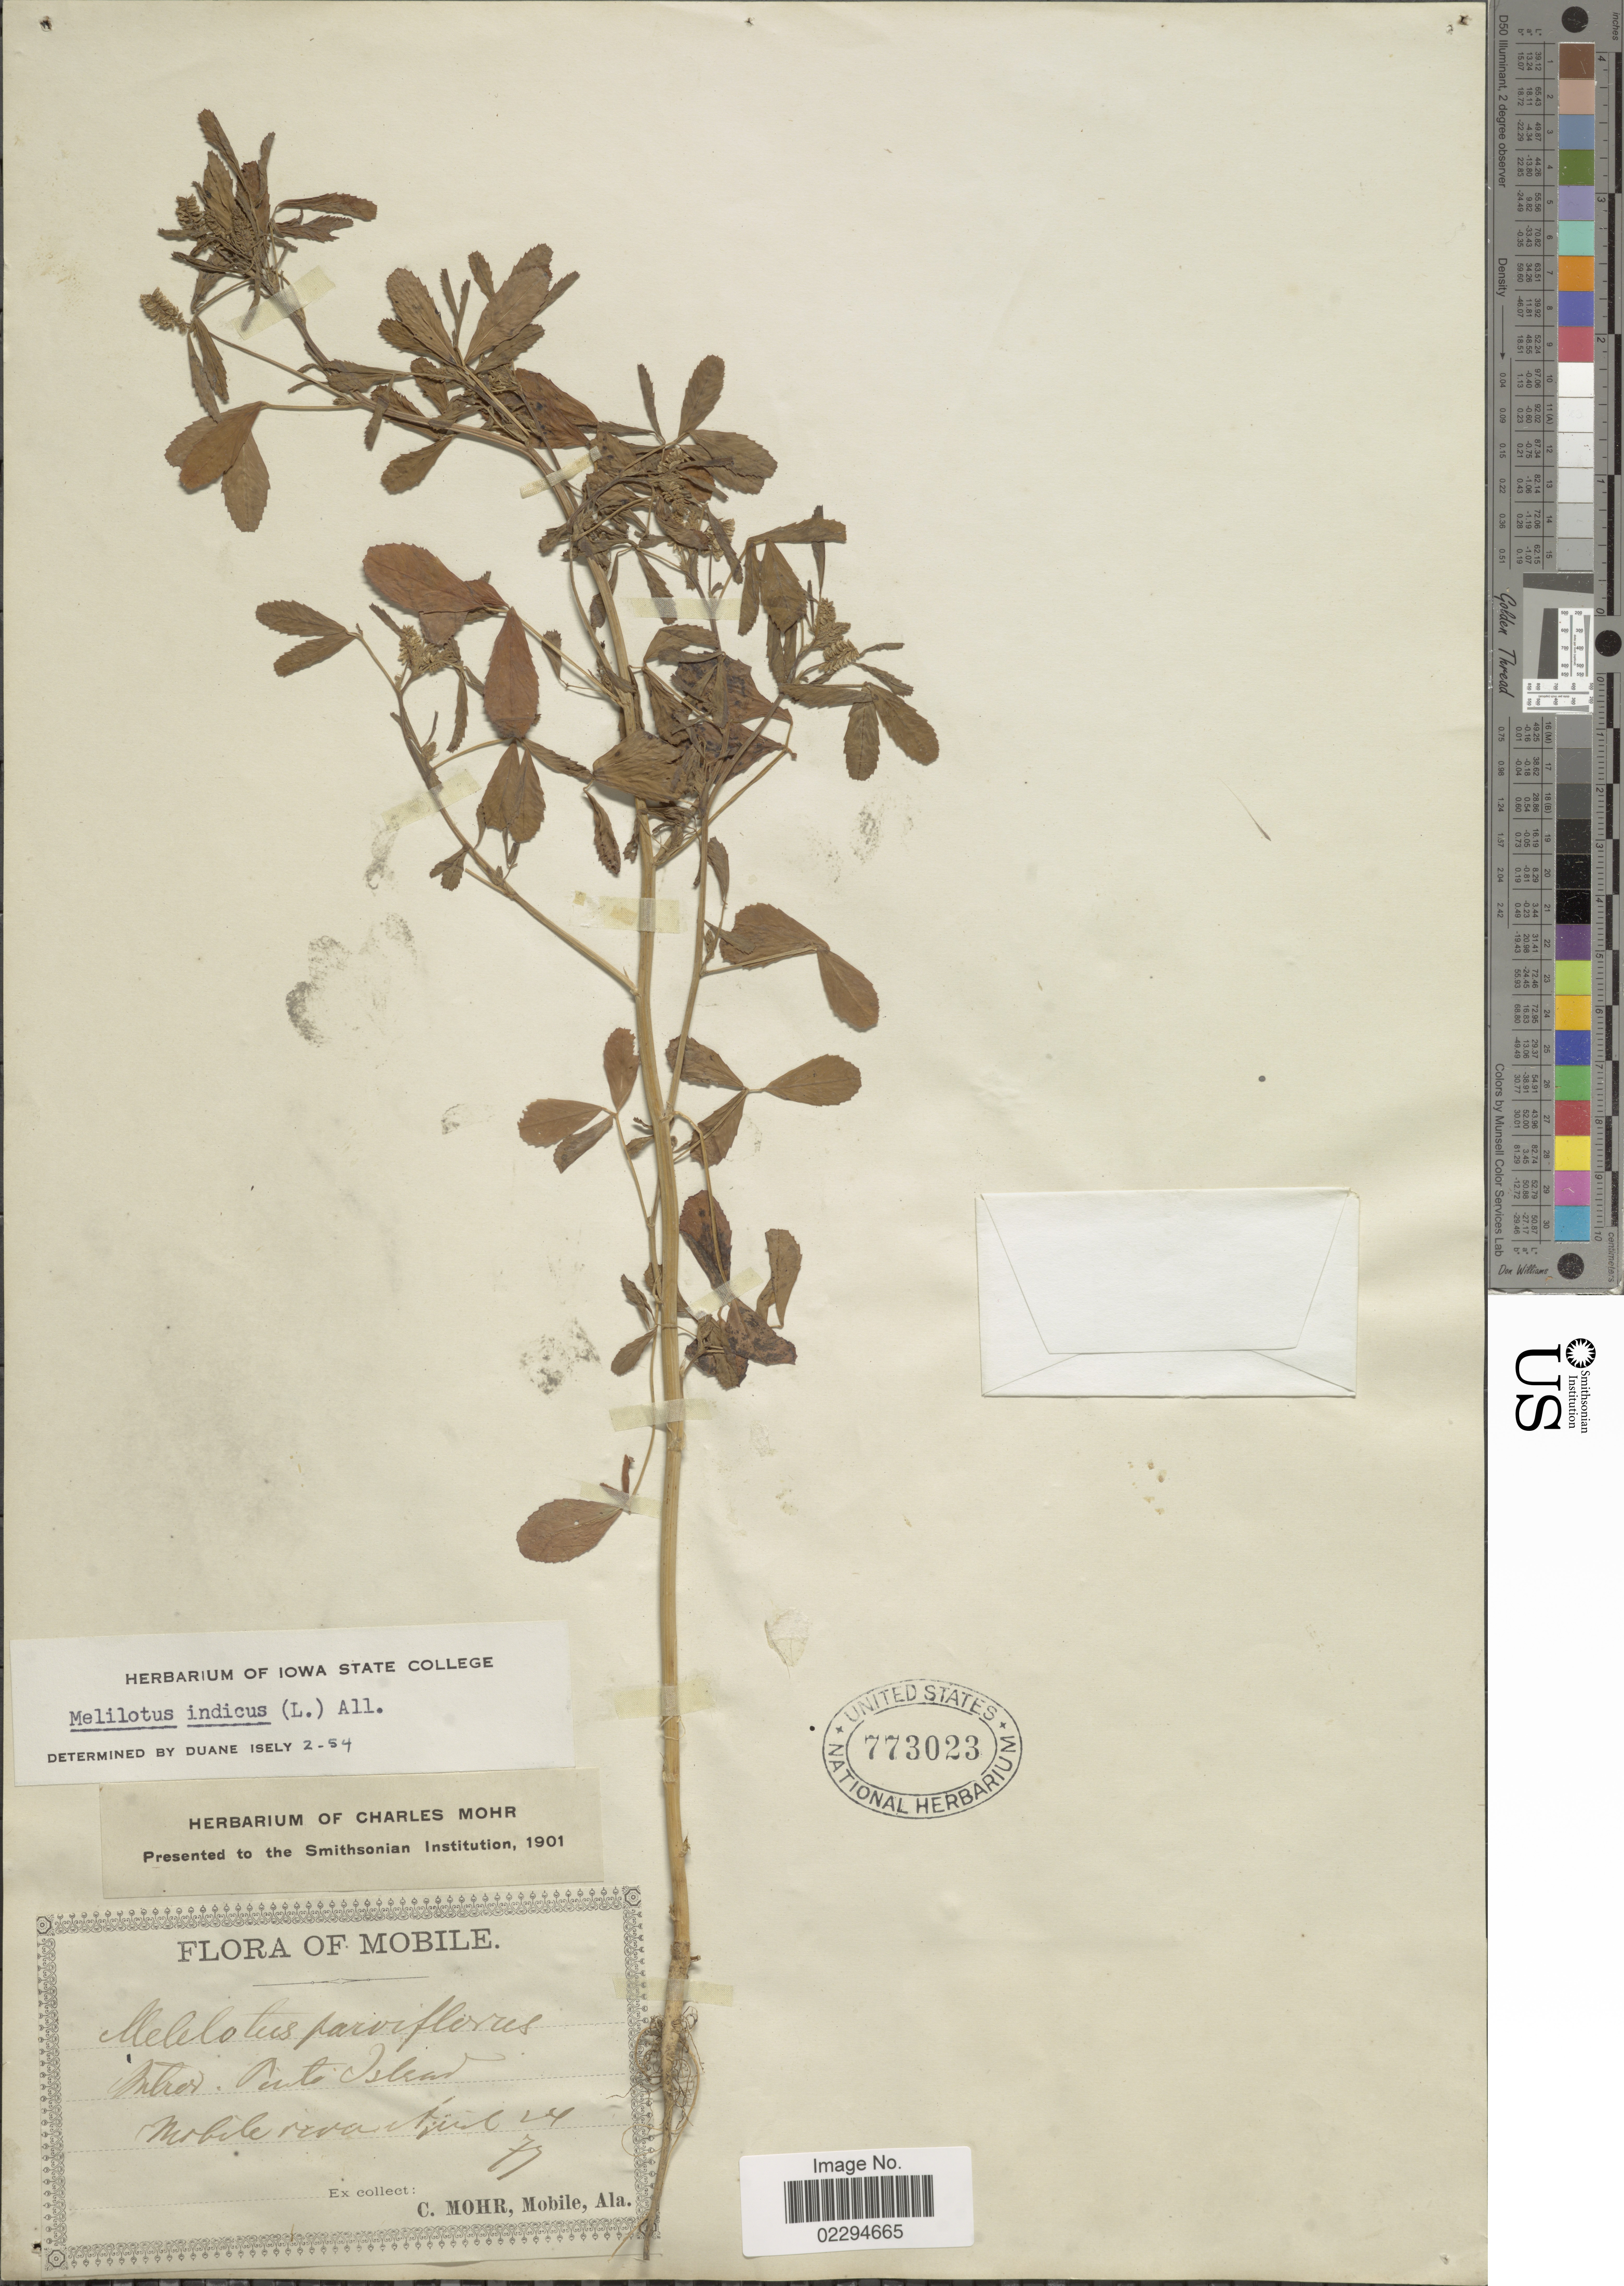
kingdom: Plantae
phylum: Tracheophyta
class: Magnoliopsida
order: Fabales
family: Fabaceae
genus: Melilotus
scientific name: Melilotus indicus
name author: (L.) All.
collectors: C. T. Mohr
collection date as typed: Transcribed d/m/y: 24/4/77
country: United States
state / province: Alabama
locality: Mobile river, Pinto Island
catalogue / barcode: US 773023